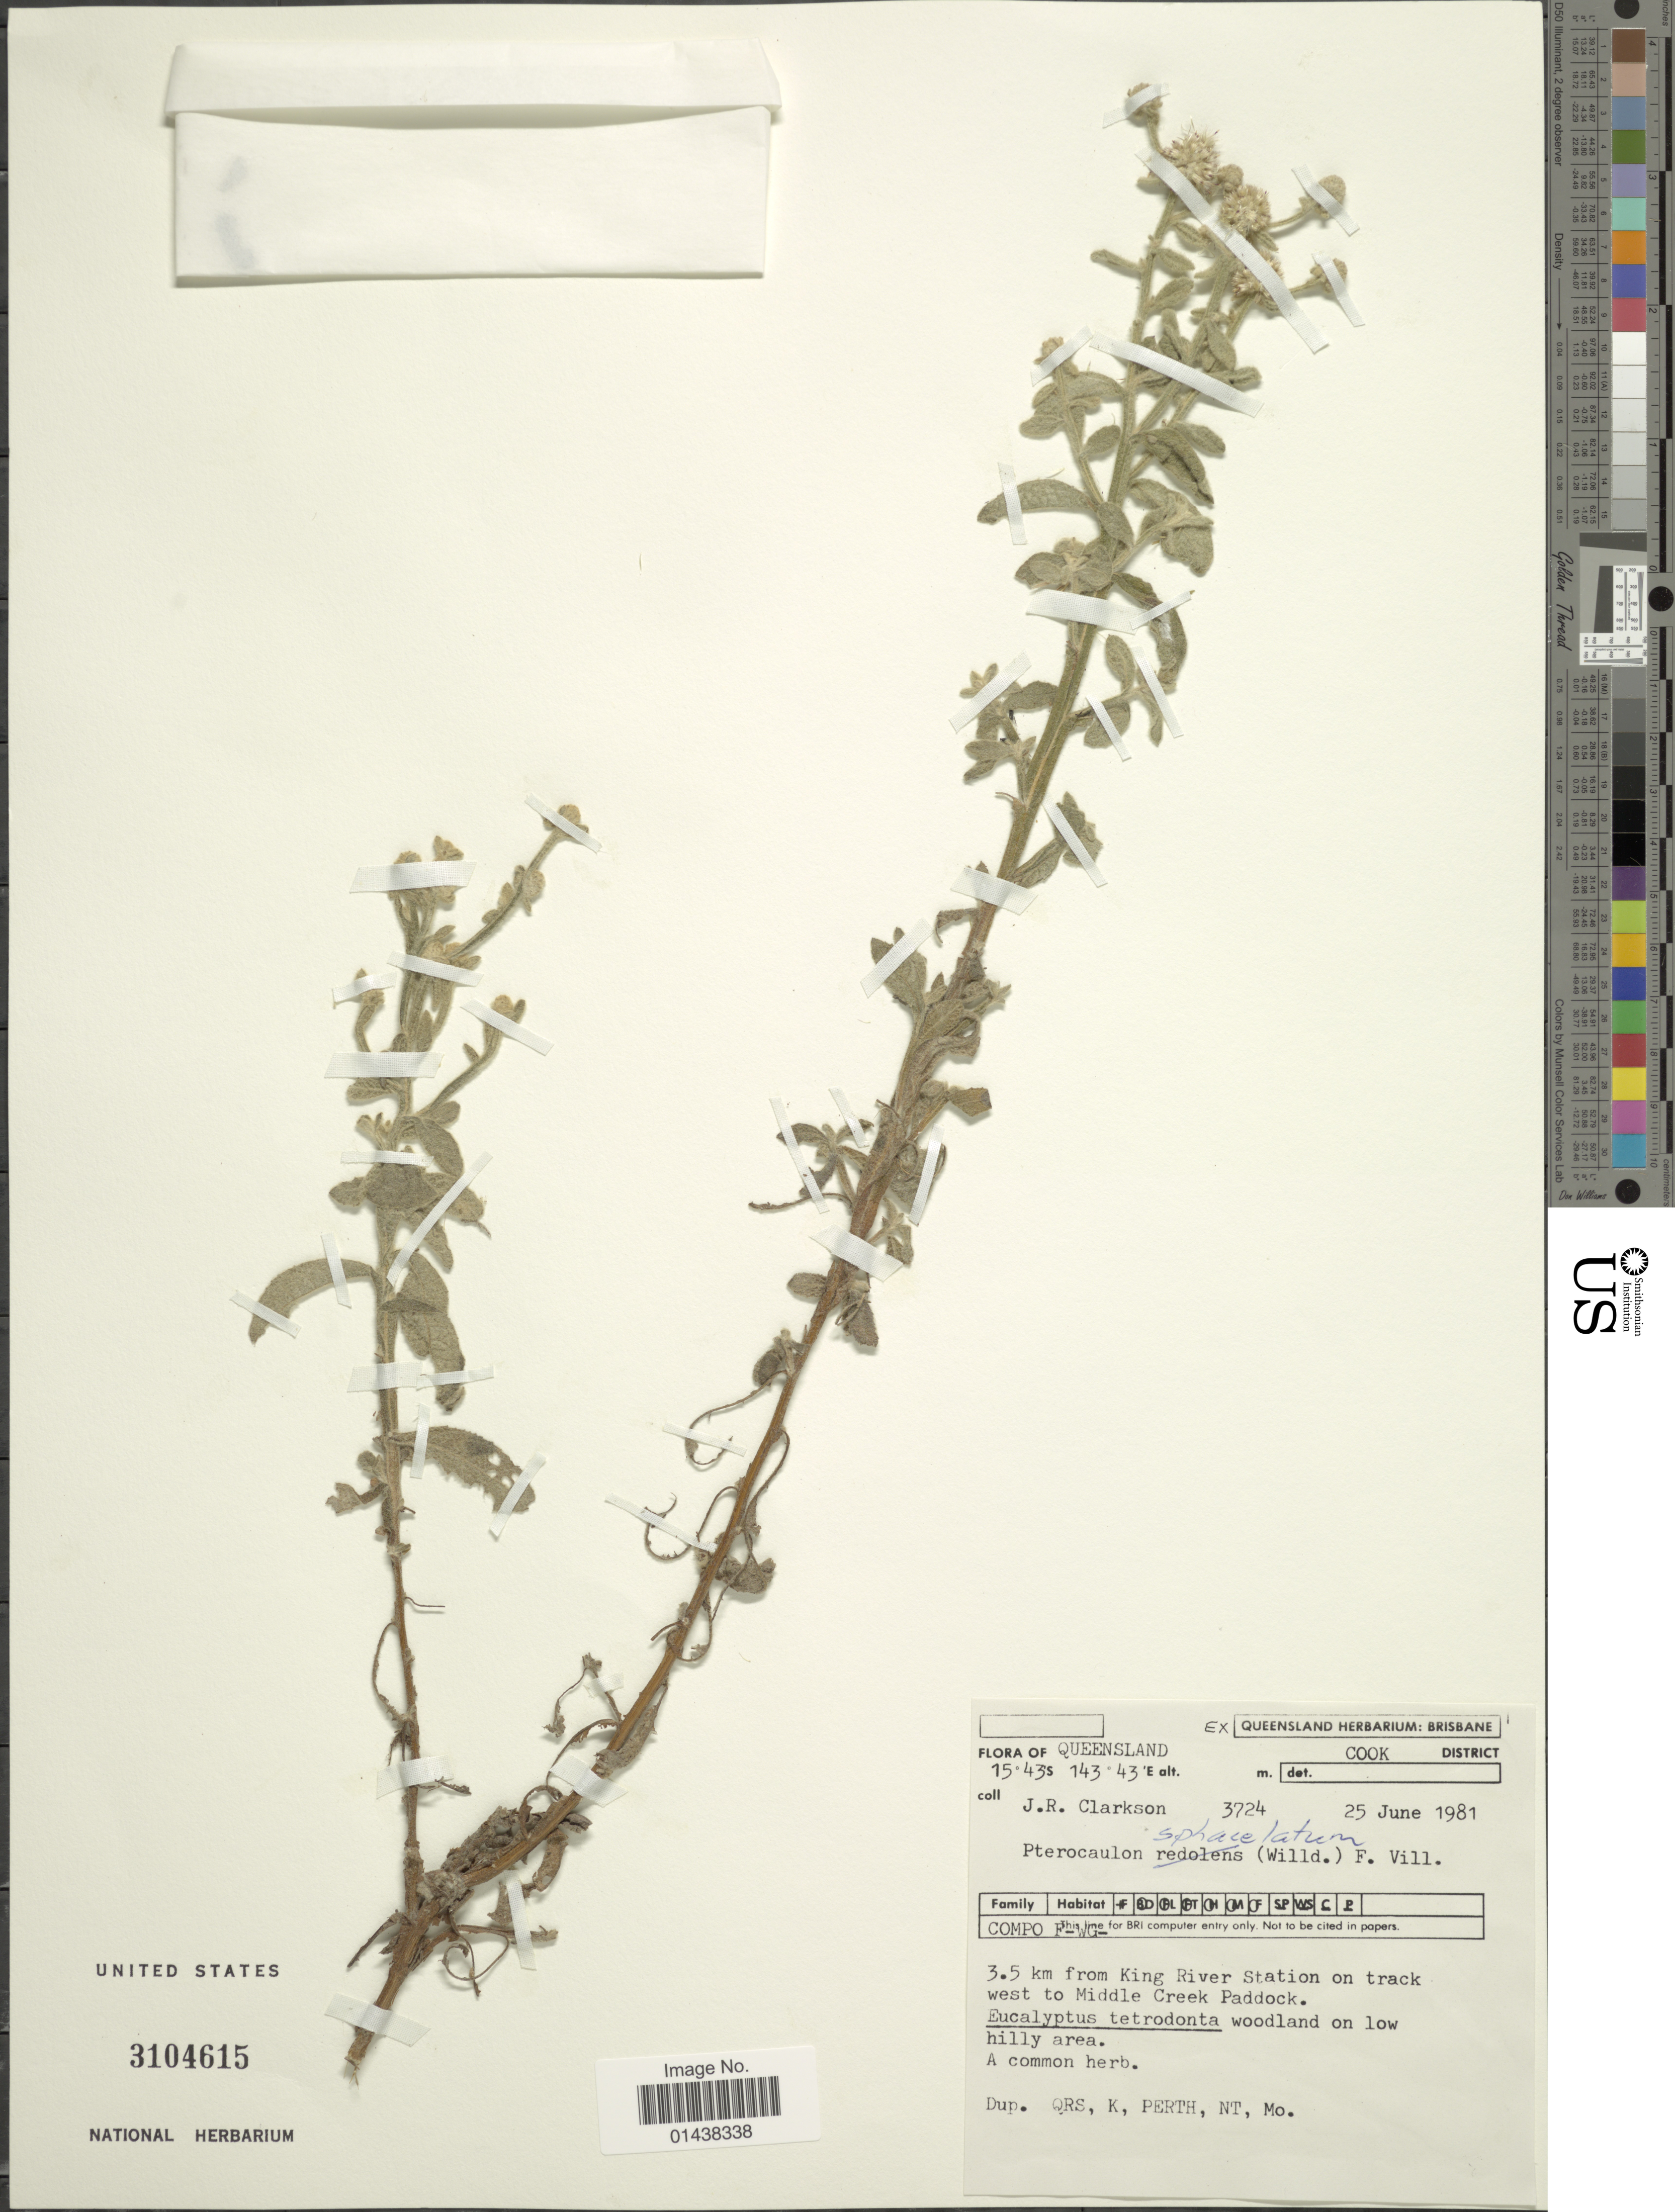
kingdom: Plantae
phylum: Tracheophyta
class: Magnoliopsida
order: Asterales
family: Asteraceae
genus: Pterocaulon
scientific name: Pterocaulon sphacelatum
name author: (Labill.) F. Muell.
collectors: J. Clarkson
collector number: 3724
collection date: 1981-06-25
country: Australia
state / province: Queensland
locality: Cook District, 3.5 km from King River Station on track west to Middle Creek Paddock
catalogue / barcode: US 3104615